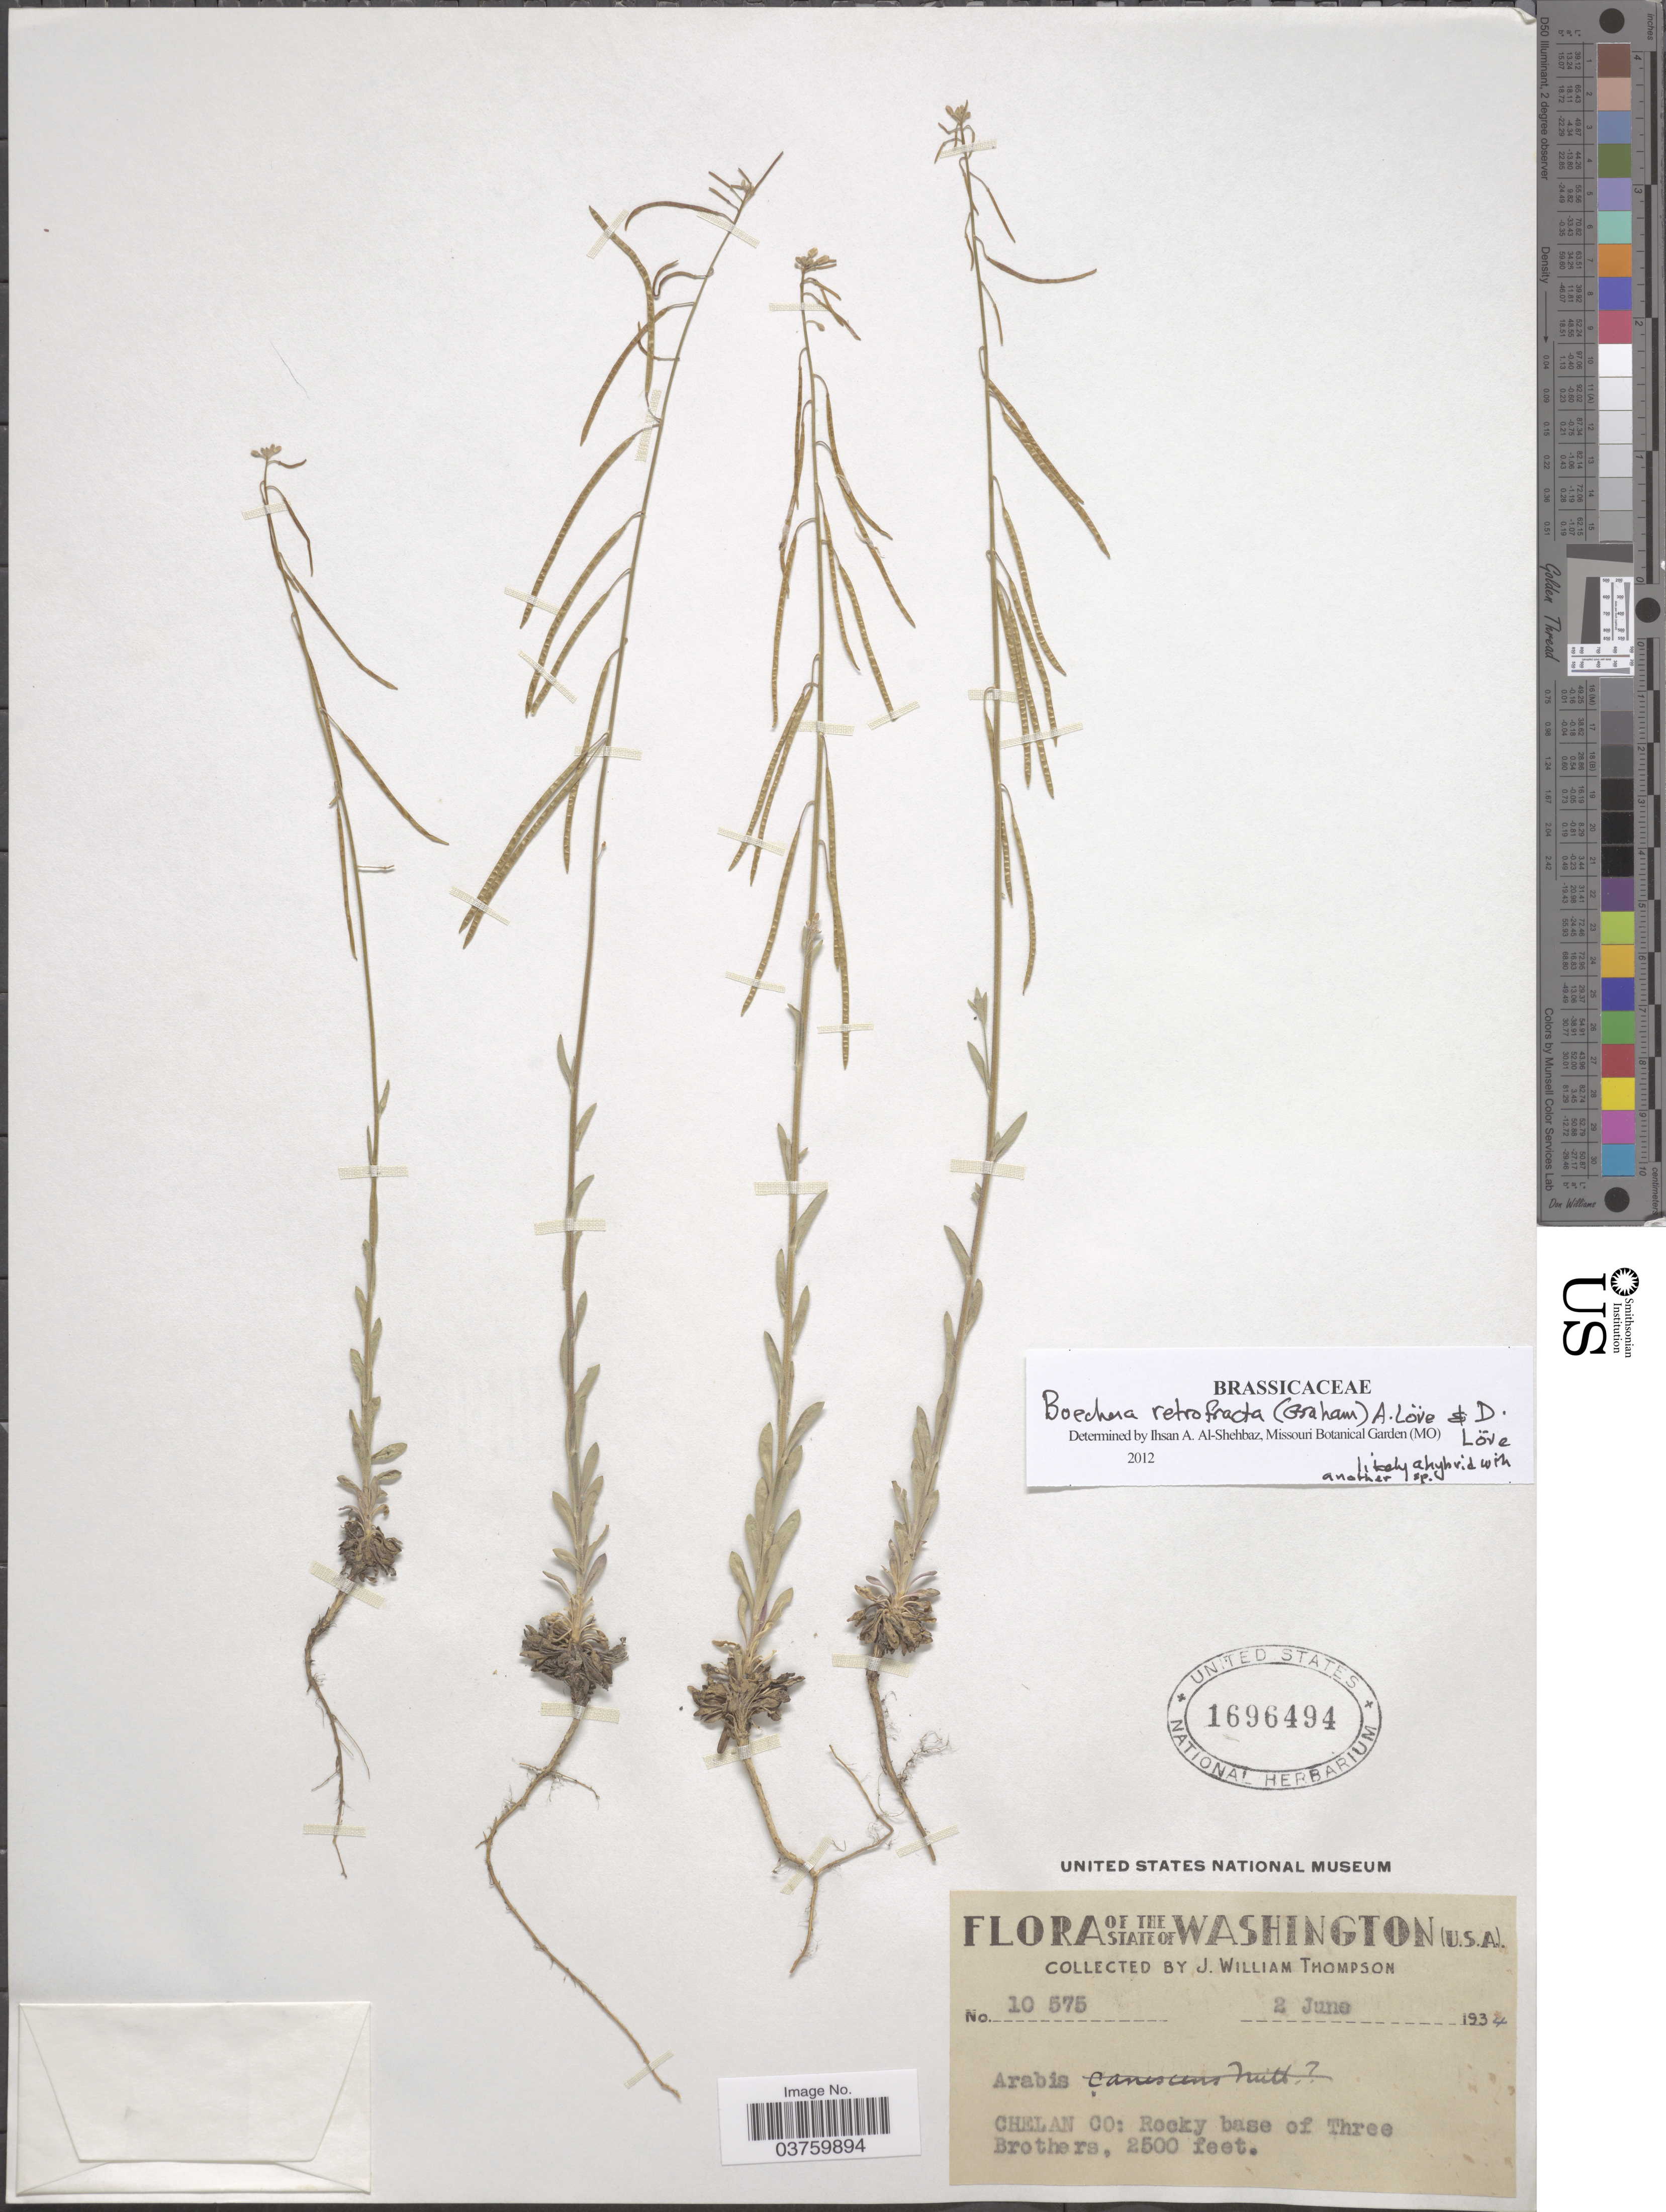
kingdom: Plantae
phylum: Tracheophyta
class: Magnoliopsida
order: Brassicales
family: Brassicaceae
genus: Boechera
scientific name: Boechera retrofracta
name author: (Graham) Á. Löve & D. Löve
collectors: J. W. Thompson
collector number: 10575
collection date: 1934-06-02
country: United States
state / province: Washington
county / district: Chelan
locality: Chelan Co: Rocky base of Three Brothers.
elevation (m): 762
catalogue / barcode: US 1696494